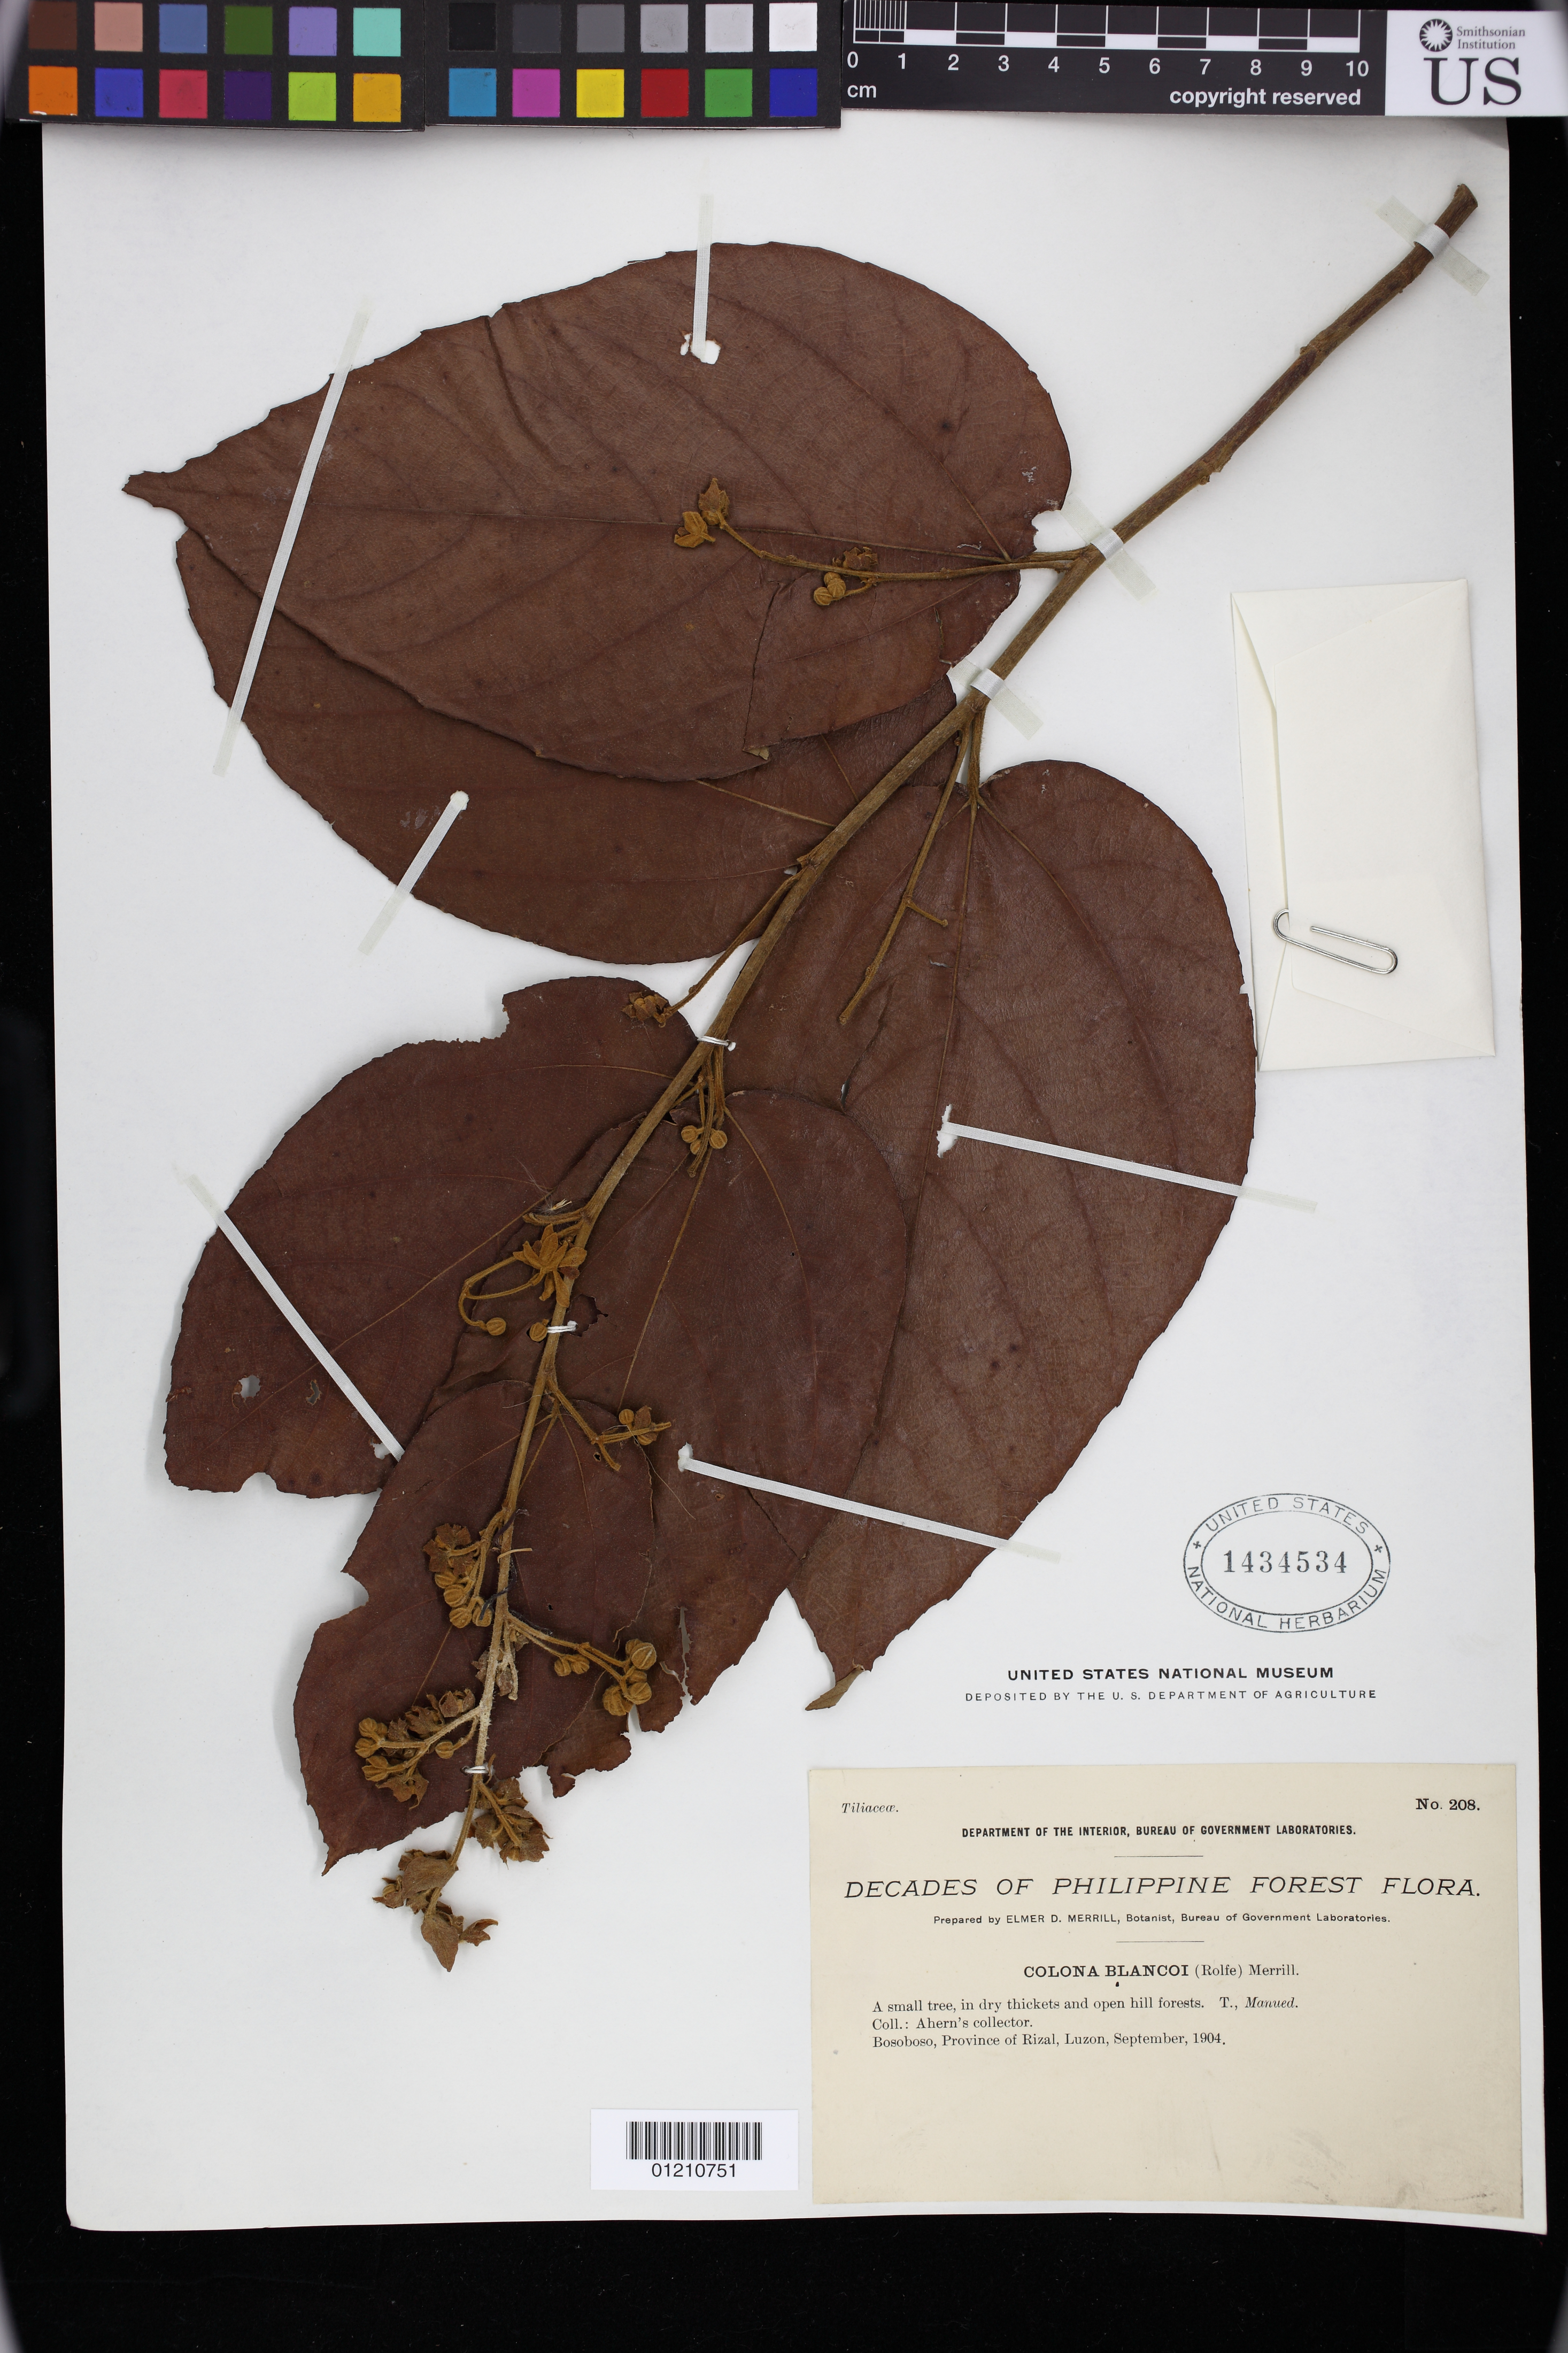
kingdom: Plantae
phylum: Tracheophyta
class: Magnoliopsida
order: Malvales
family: Malvaceae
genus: Colona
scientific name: Colona blancoi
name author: Merr.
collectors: Ahern's collector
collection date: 1904-09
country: Philippines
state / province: Calabarzon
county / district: Rizal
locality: Bosoboso. Luzon.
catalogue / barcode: US 1434534